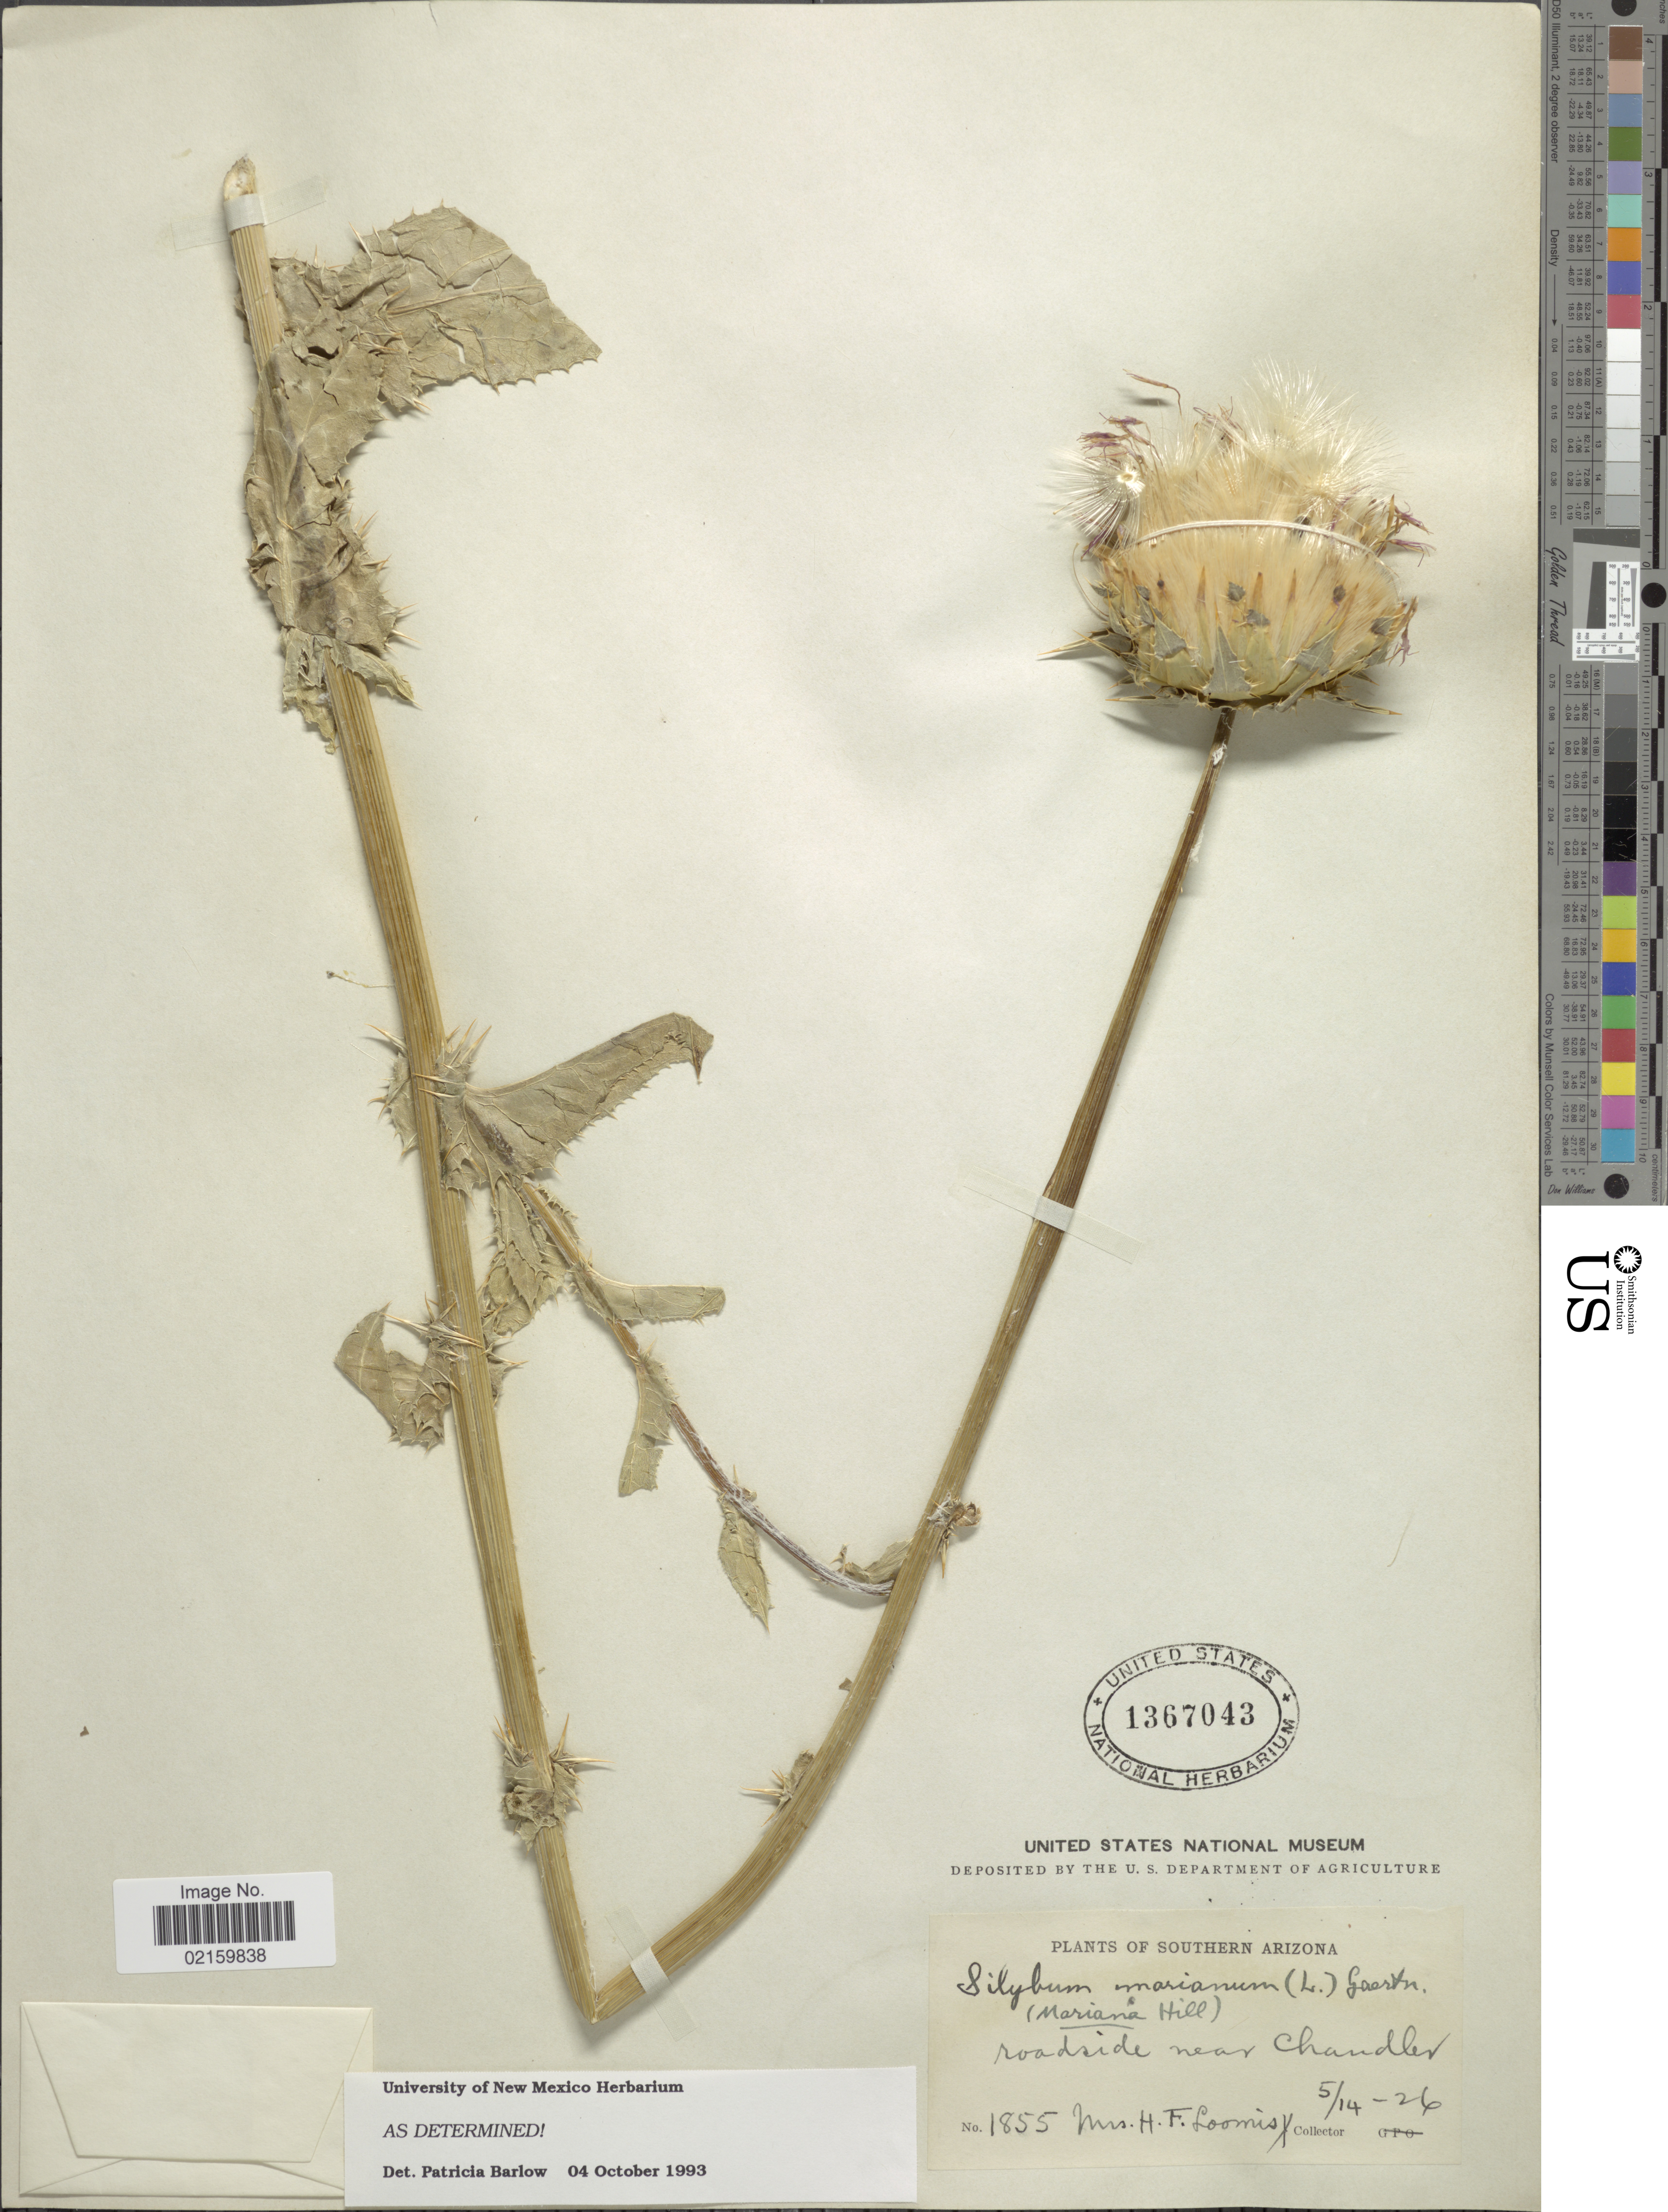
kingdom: Plantae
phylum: Tracheophyta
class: Magnoliopsida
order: Asterales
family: Asteraceae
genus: Silybum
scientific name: Silybum marianum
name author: (L.) Gaertn.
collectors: H. F. Loomis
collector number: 1855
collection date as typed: Transcribed d/m/y: 14/5/29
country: United States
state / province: Arizona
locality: Southern Arizona, roadside near Chandler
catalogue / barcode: US 1367043